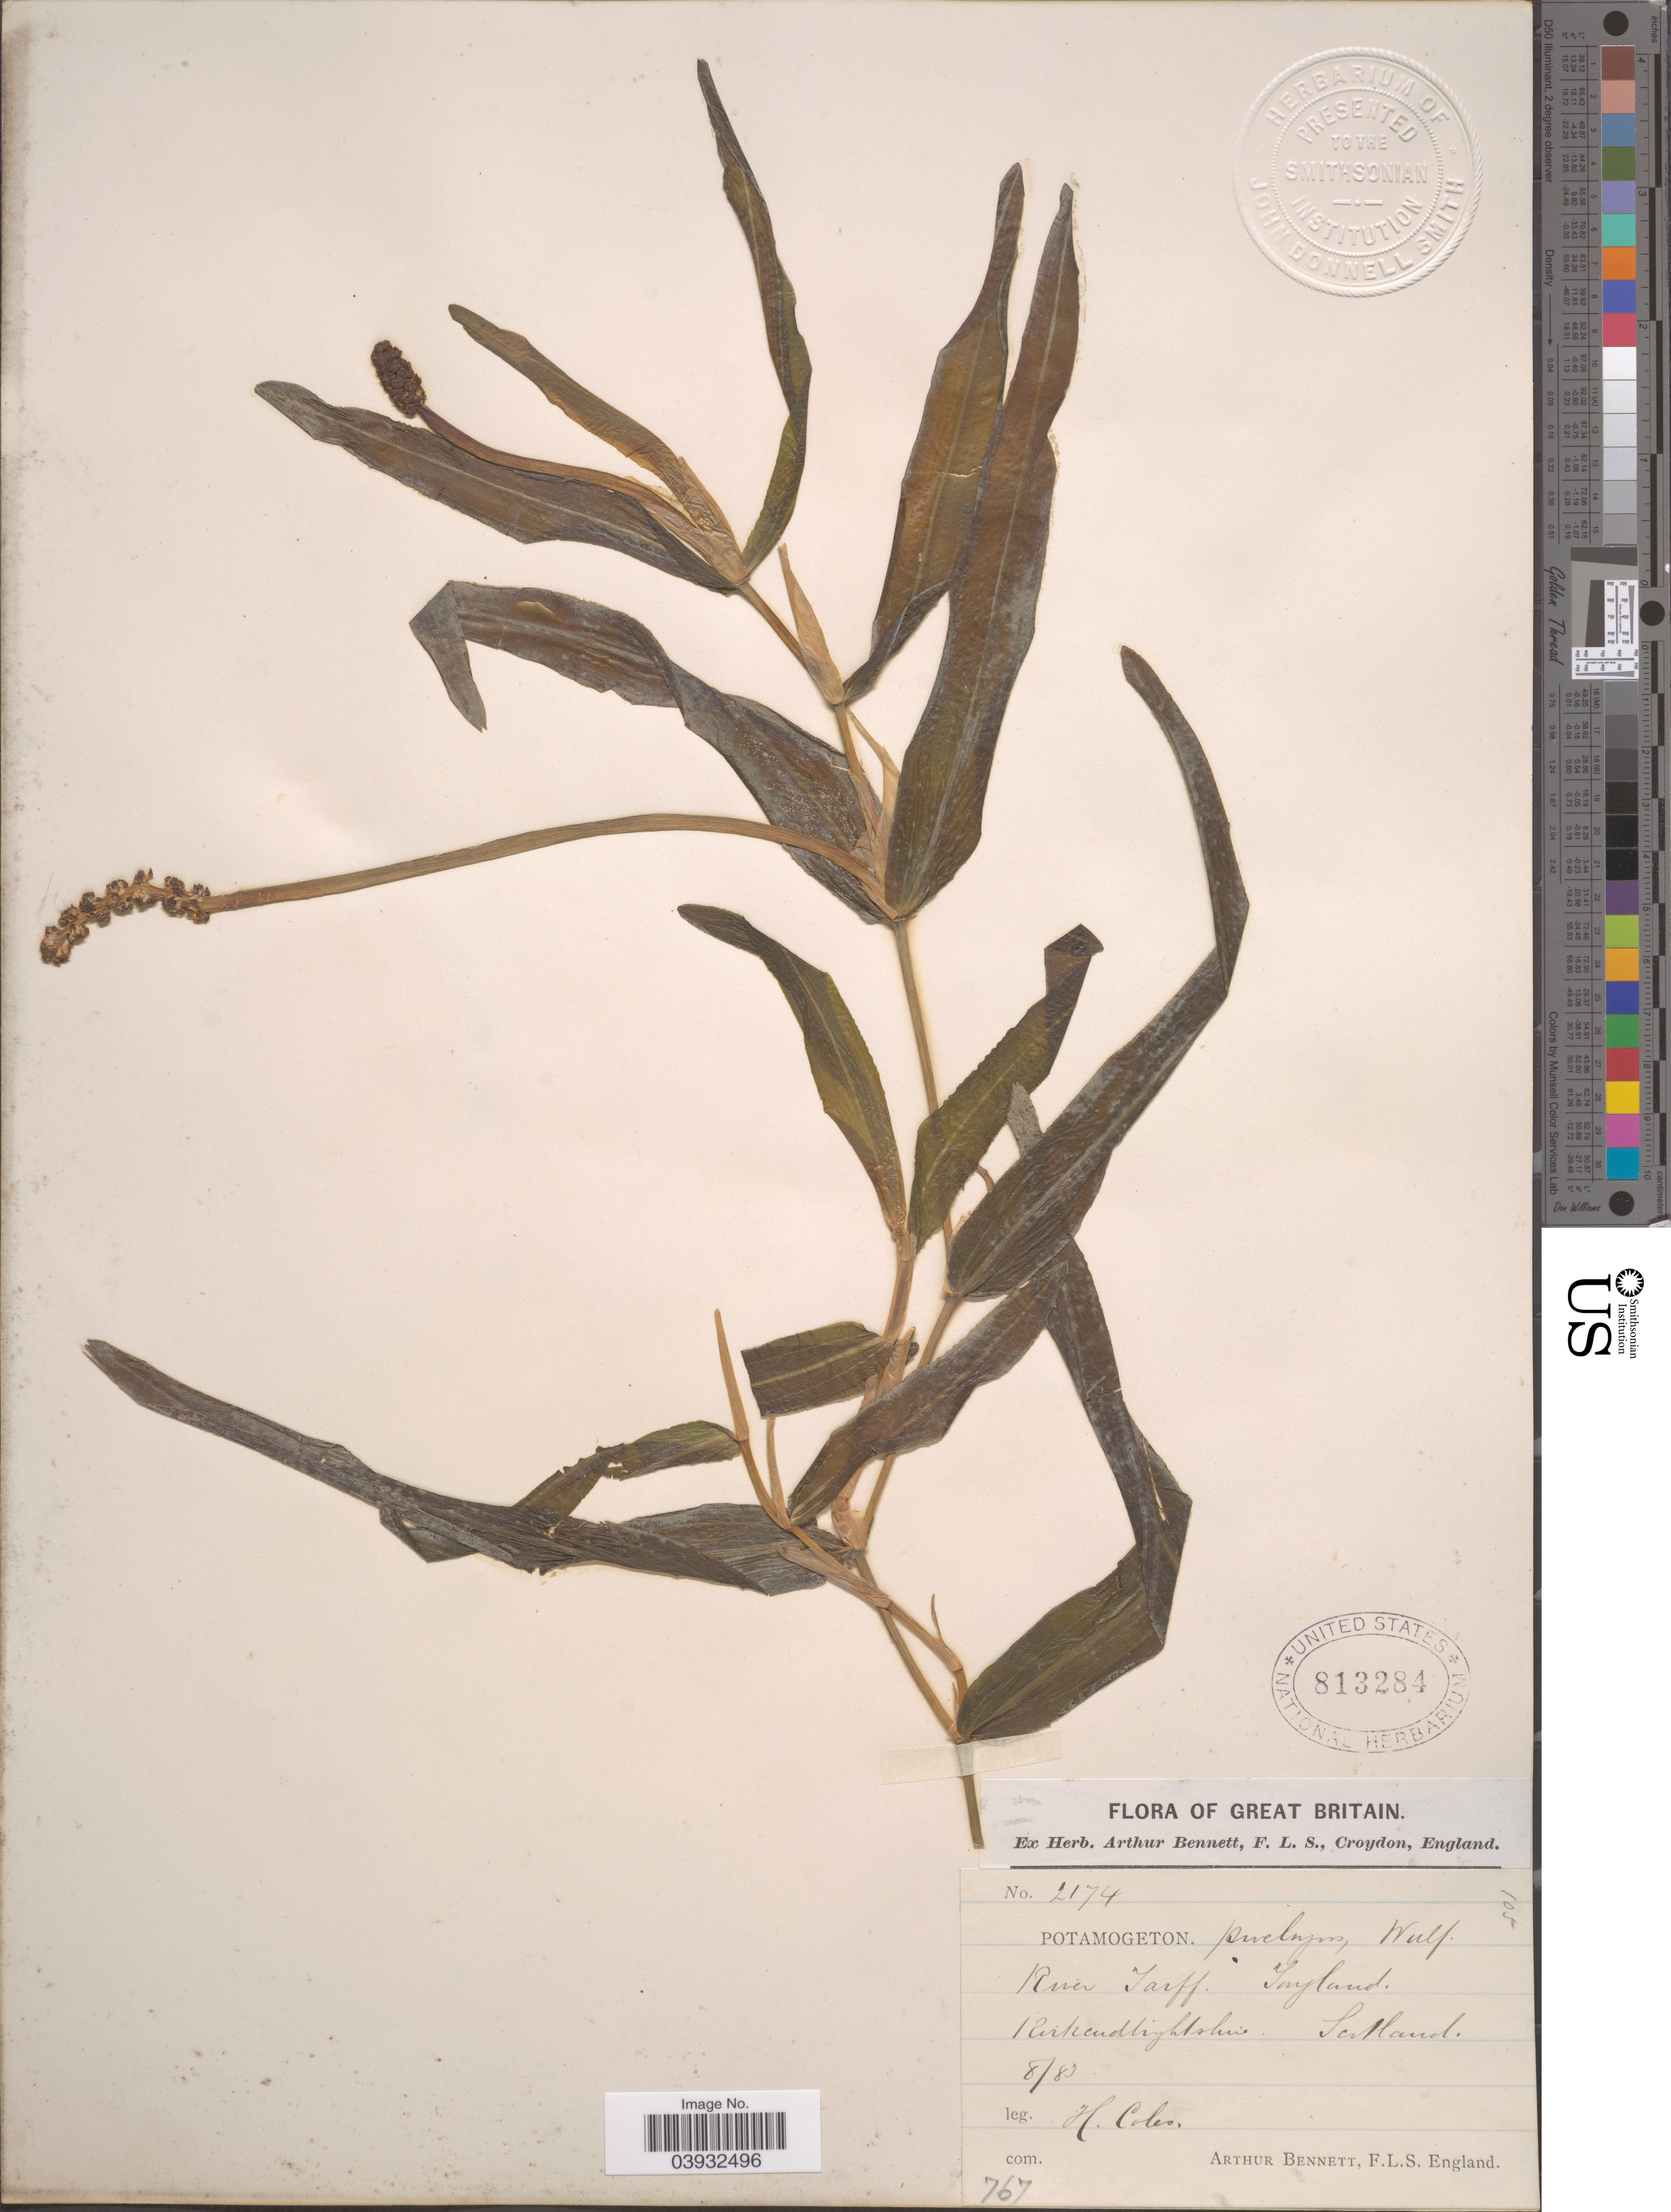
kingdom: Plantae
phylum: Tracheophyta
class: Liliopsida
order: Alismatales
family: Potamogetonaceae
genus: Potamogeton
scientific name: Potamogeton praelongus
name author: Wulfen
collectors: H. Coles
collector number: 2174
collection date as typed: Transcribed d/m/y: /8/83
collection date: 1883-08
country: United Kingdom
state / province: Scotland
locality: Great Britain. River Tarff. In land. Kirkcudbrightshire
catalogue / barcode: US 813284